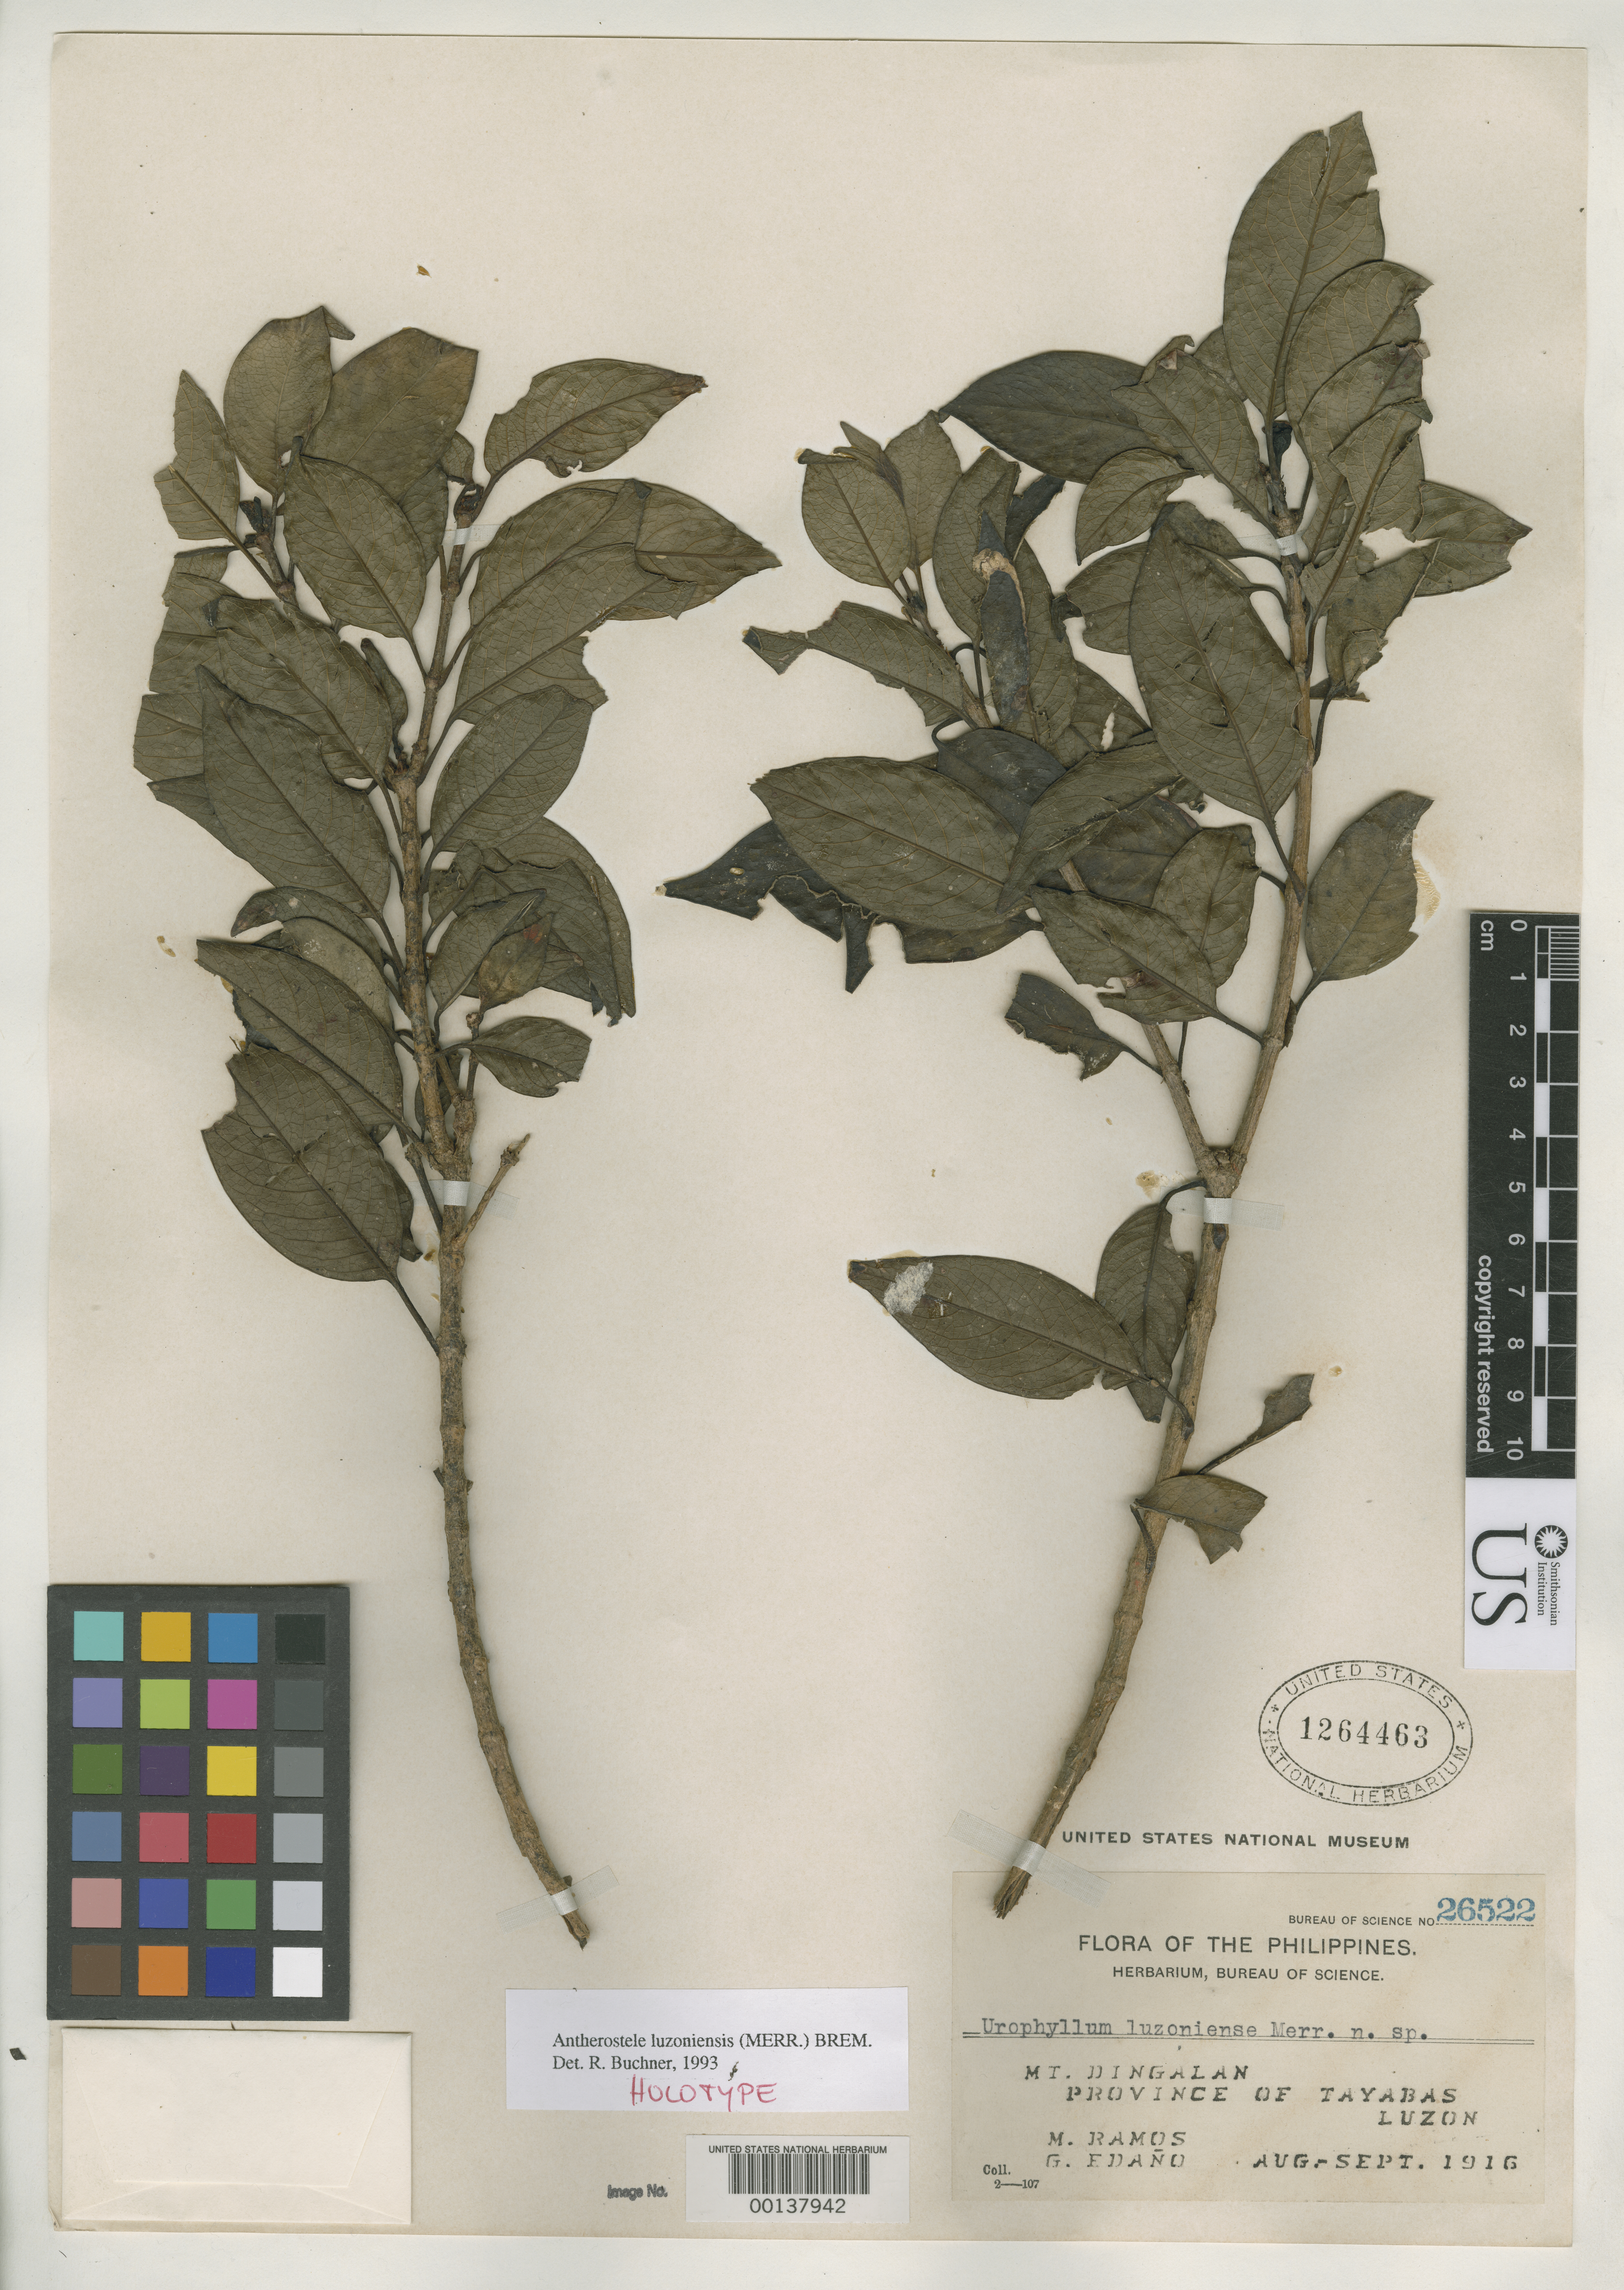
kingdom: Plantae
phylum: Tracheophyta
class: Magnoliopsida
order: Gentianales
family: Rubiaceae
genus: Urophyllum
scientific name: Urophyllum luzoniense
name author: Merr.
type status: Isotype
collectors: M. Ramos & G. E. Edaño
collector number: Bur. Sci. 26522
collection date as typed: Aug 1916 to -- Sep 1916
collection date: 1916-08/1916-09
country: Philippines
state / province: Calabarzon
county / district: Quezon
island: Luzon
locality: Mt. Dingalan. Tayabas.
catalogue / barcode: US 1264463